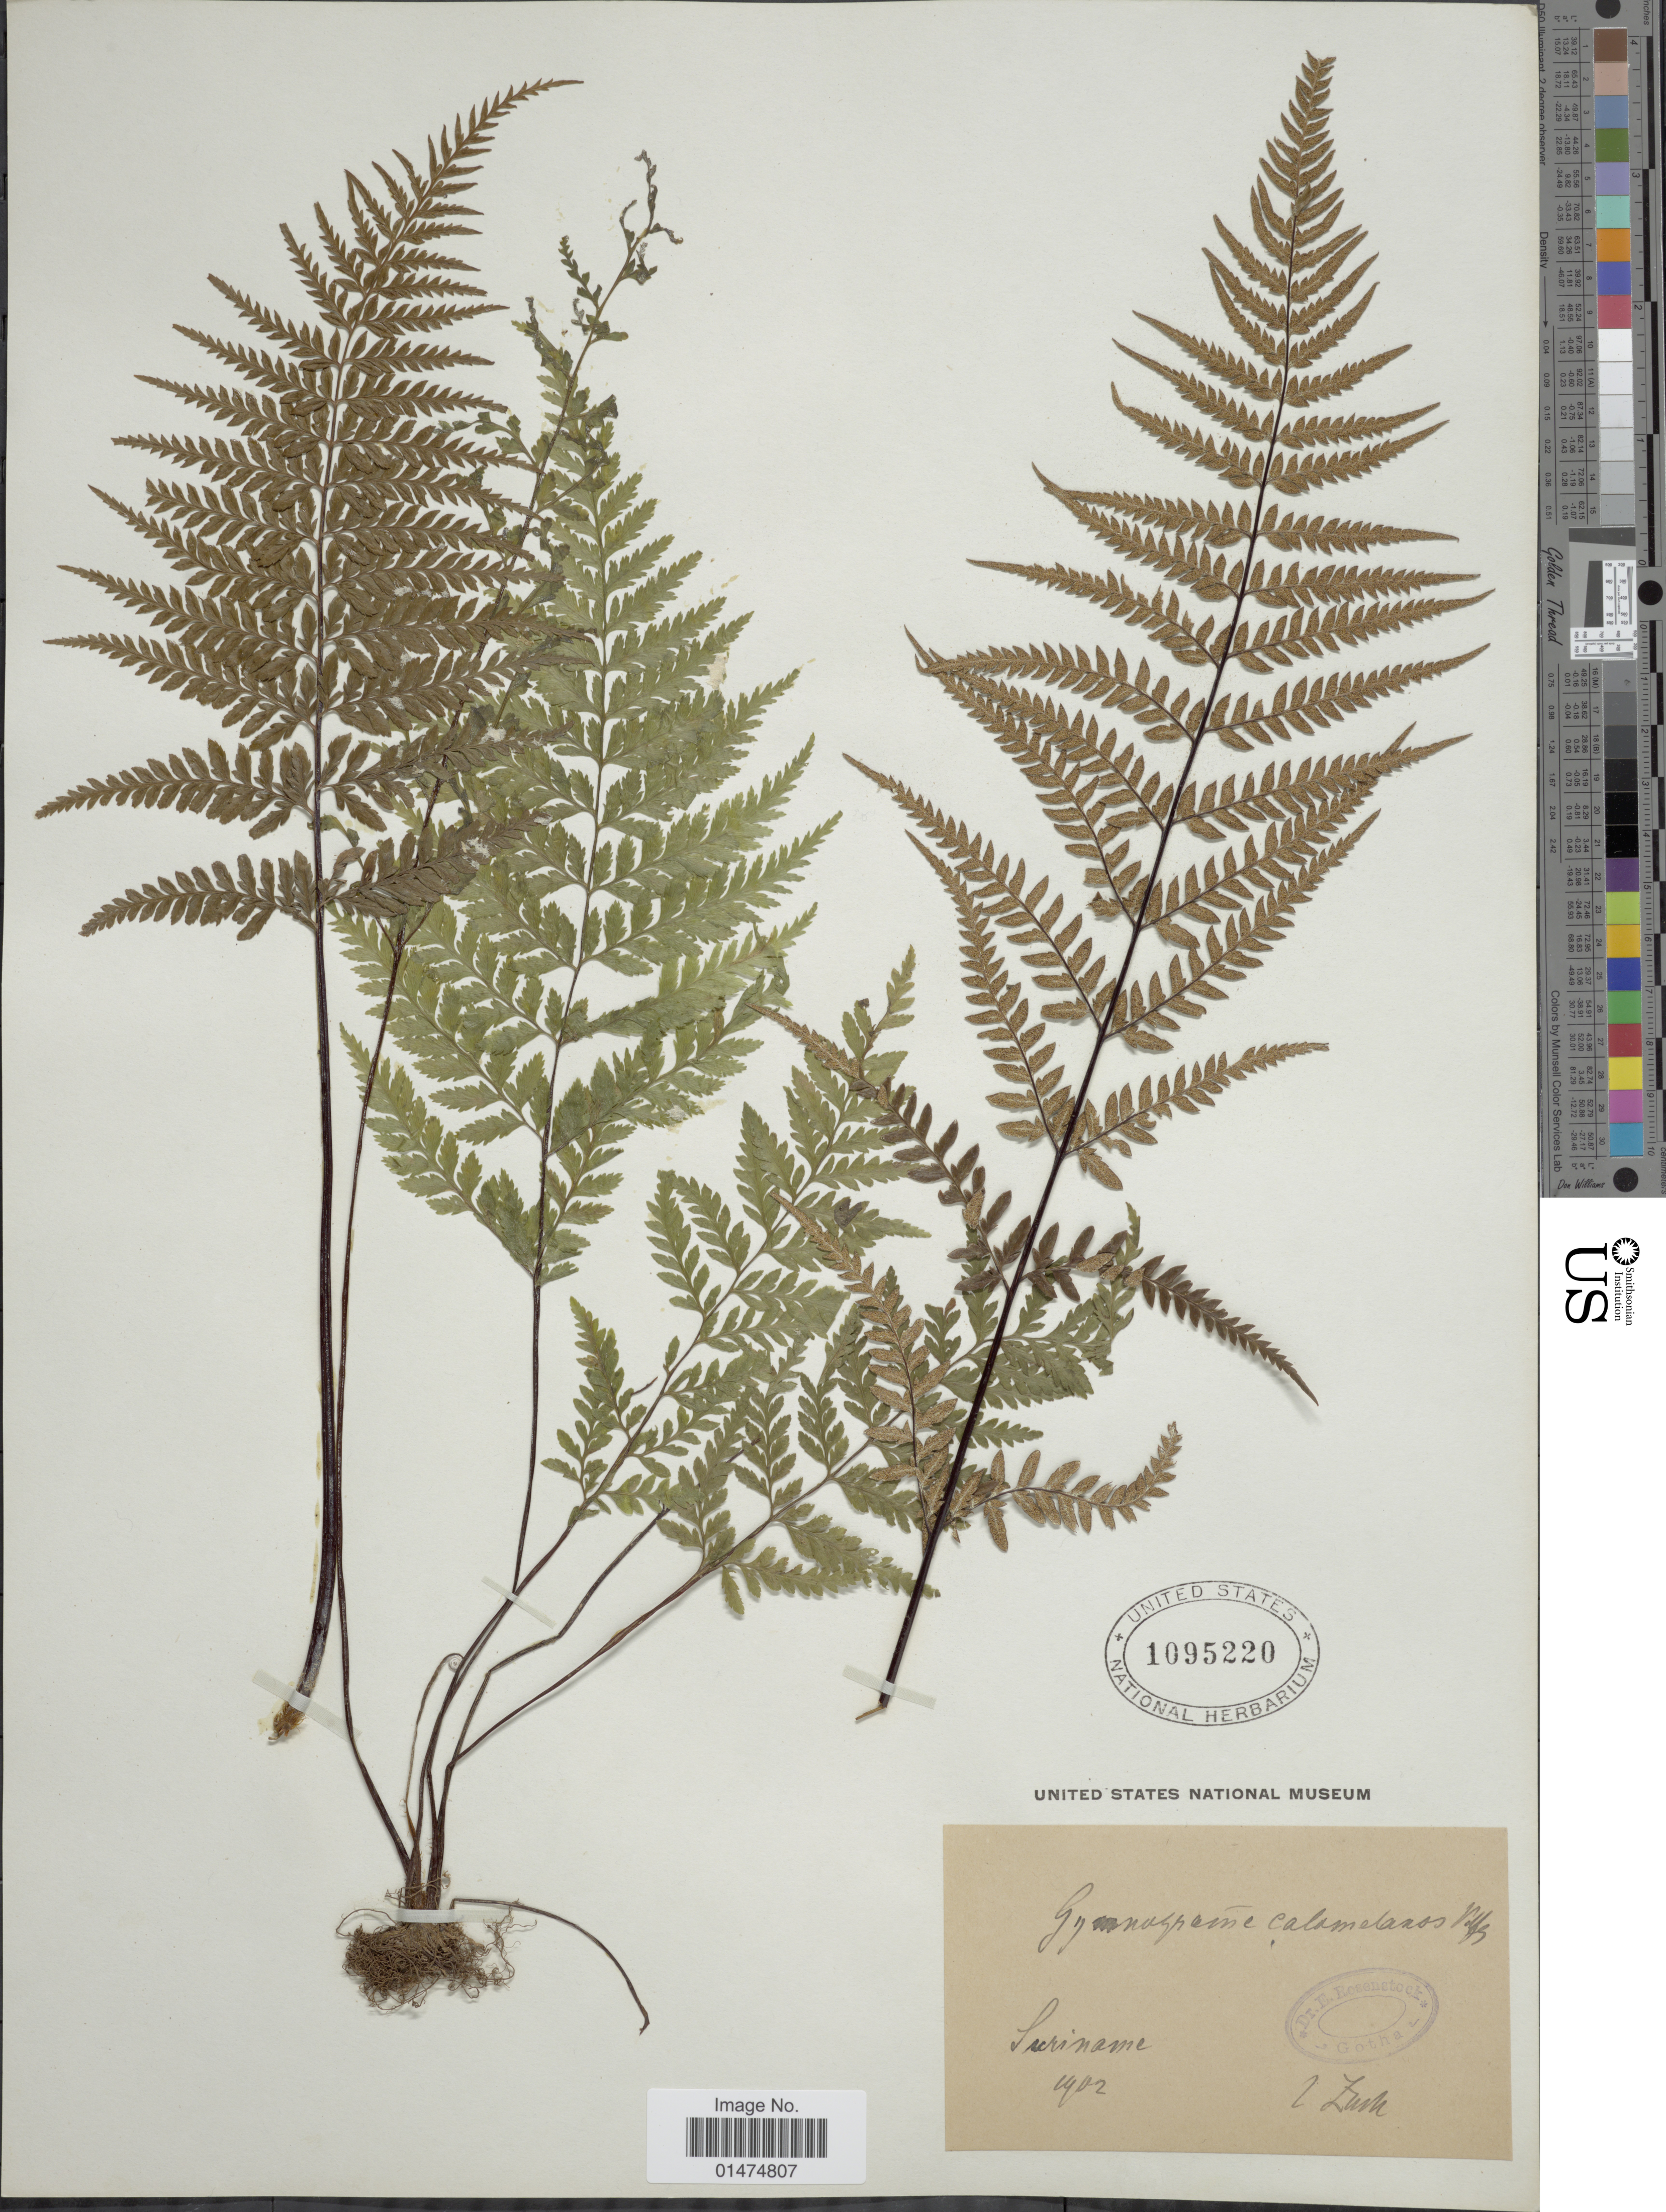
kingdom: Plantae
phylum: Tracheophyta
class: Polypodiopsida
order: Polypodiales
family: Pteridaceae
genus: Pityrogramma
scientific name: Pityrogramma calomelanos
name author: (L.) Link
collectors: -. Zuck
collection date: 1902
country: Suriname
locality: Suriname.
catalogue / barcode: US 1095220